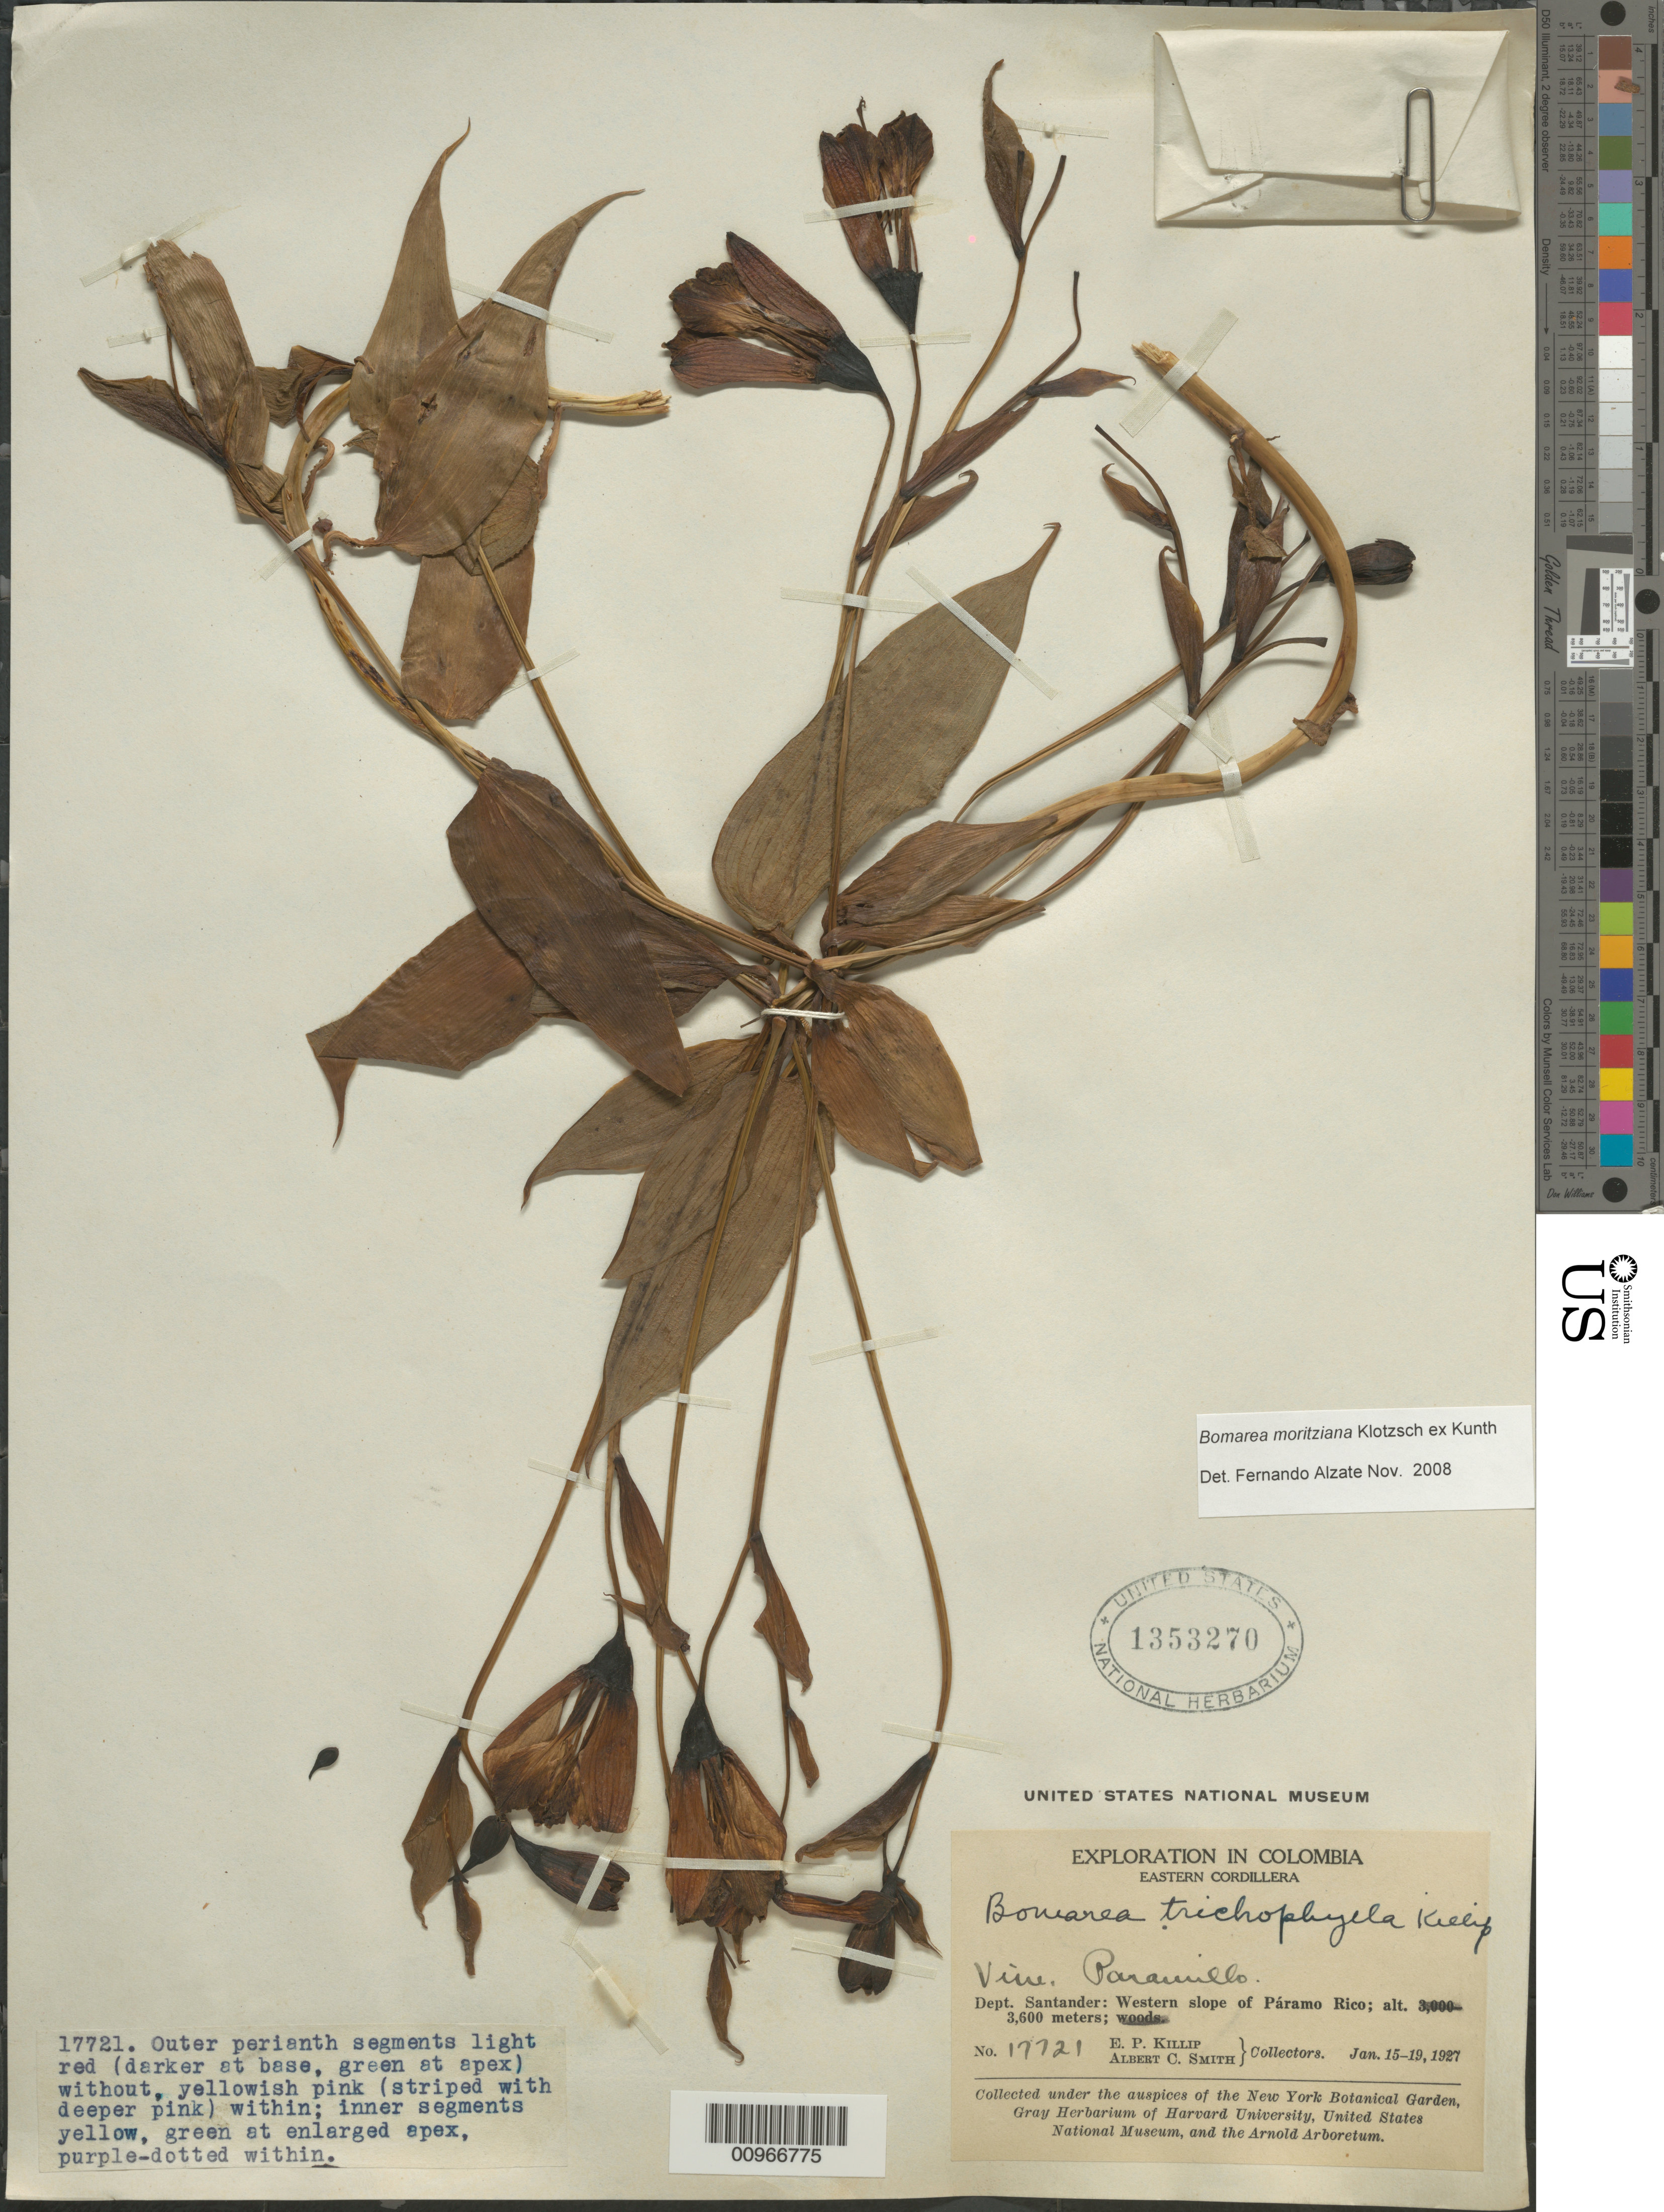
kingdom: Plantae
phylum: Tracheophyta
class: Liliopsida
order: Liliales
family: Alstroemeriaceae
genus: Bomarea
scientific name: Bomarea moritziana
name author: Klotzsch ex Kunth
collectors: E. P. Killip & A. C. Smith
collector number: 17721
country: Colombia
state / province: Santander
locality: Paramo Rico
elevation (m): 3600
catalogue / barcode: US 1353270